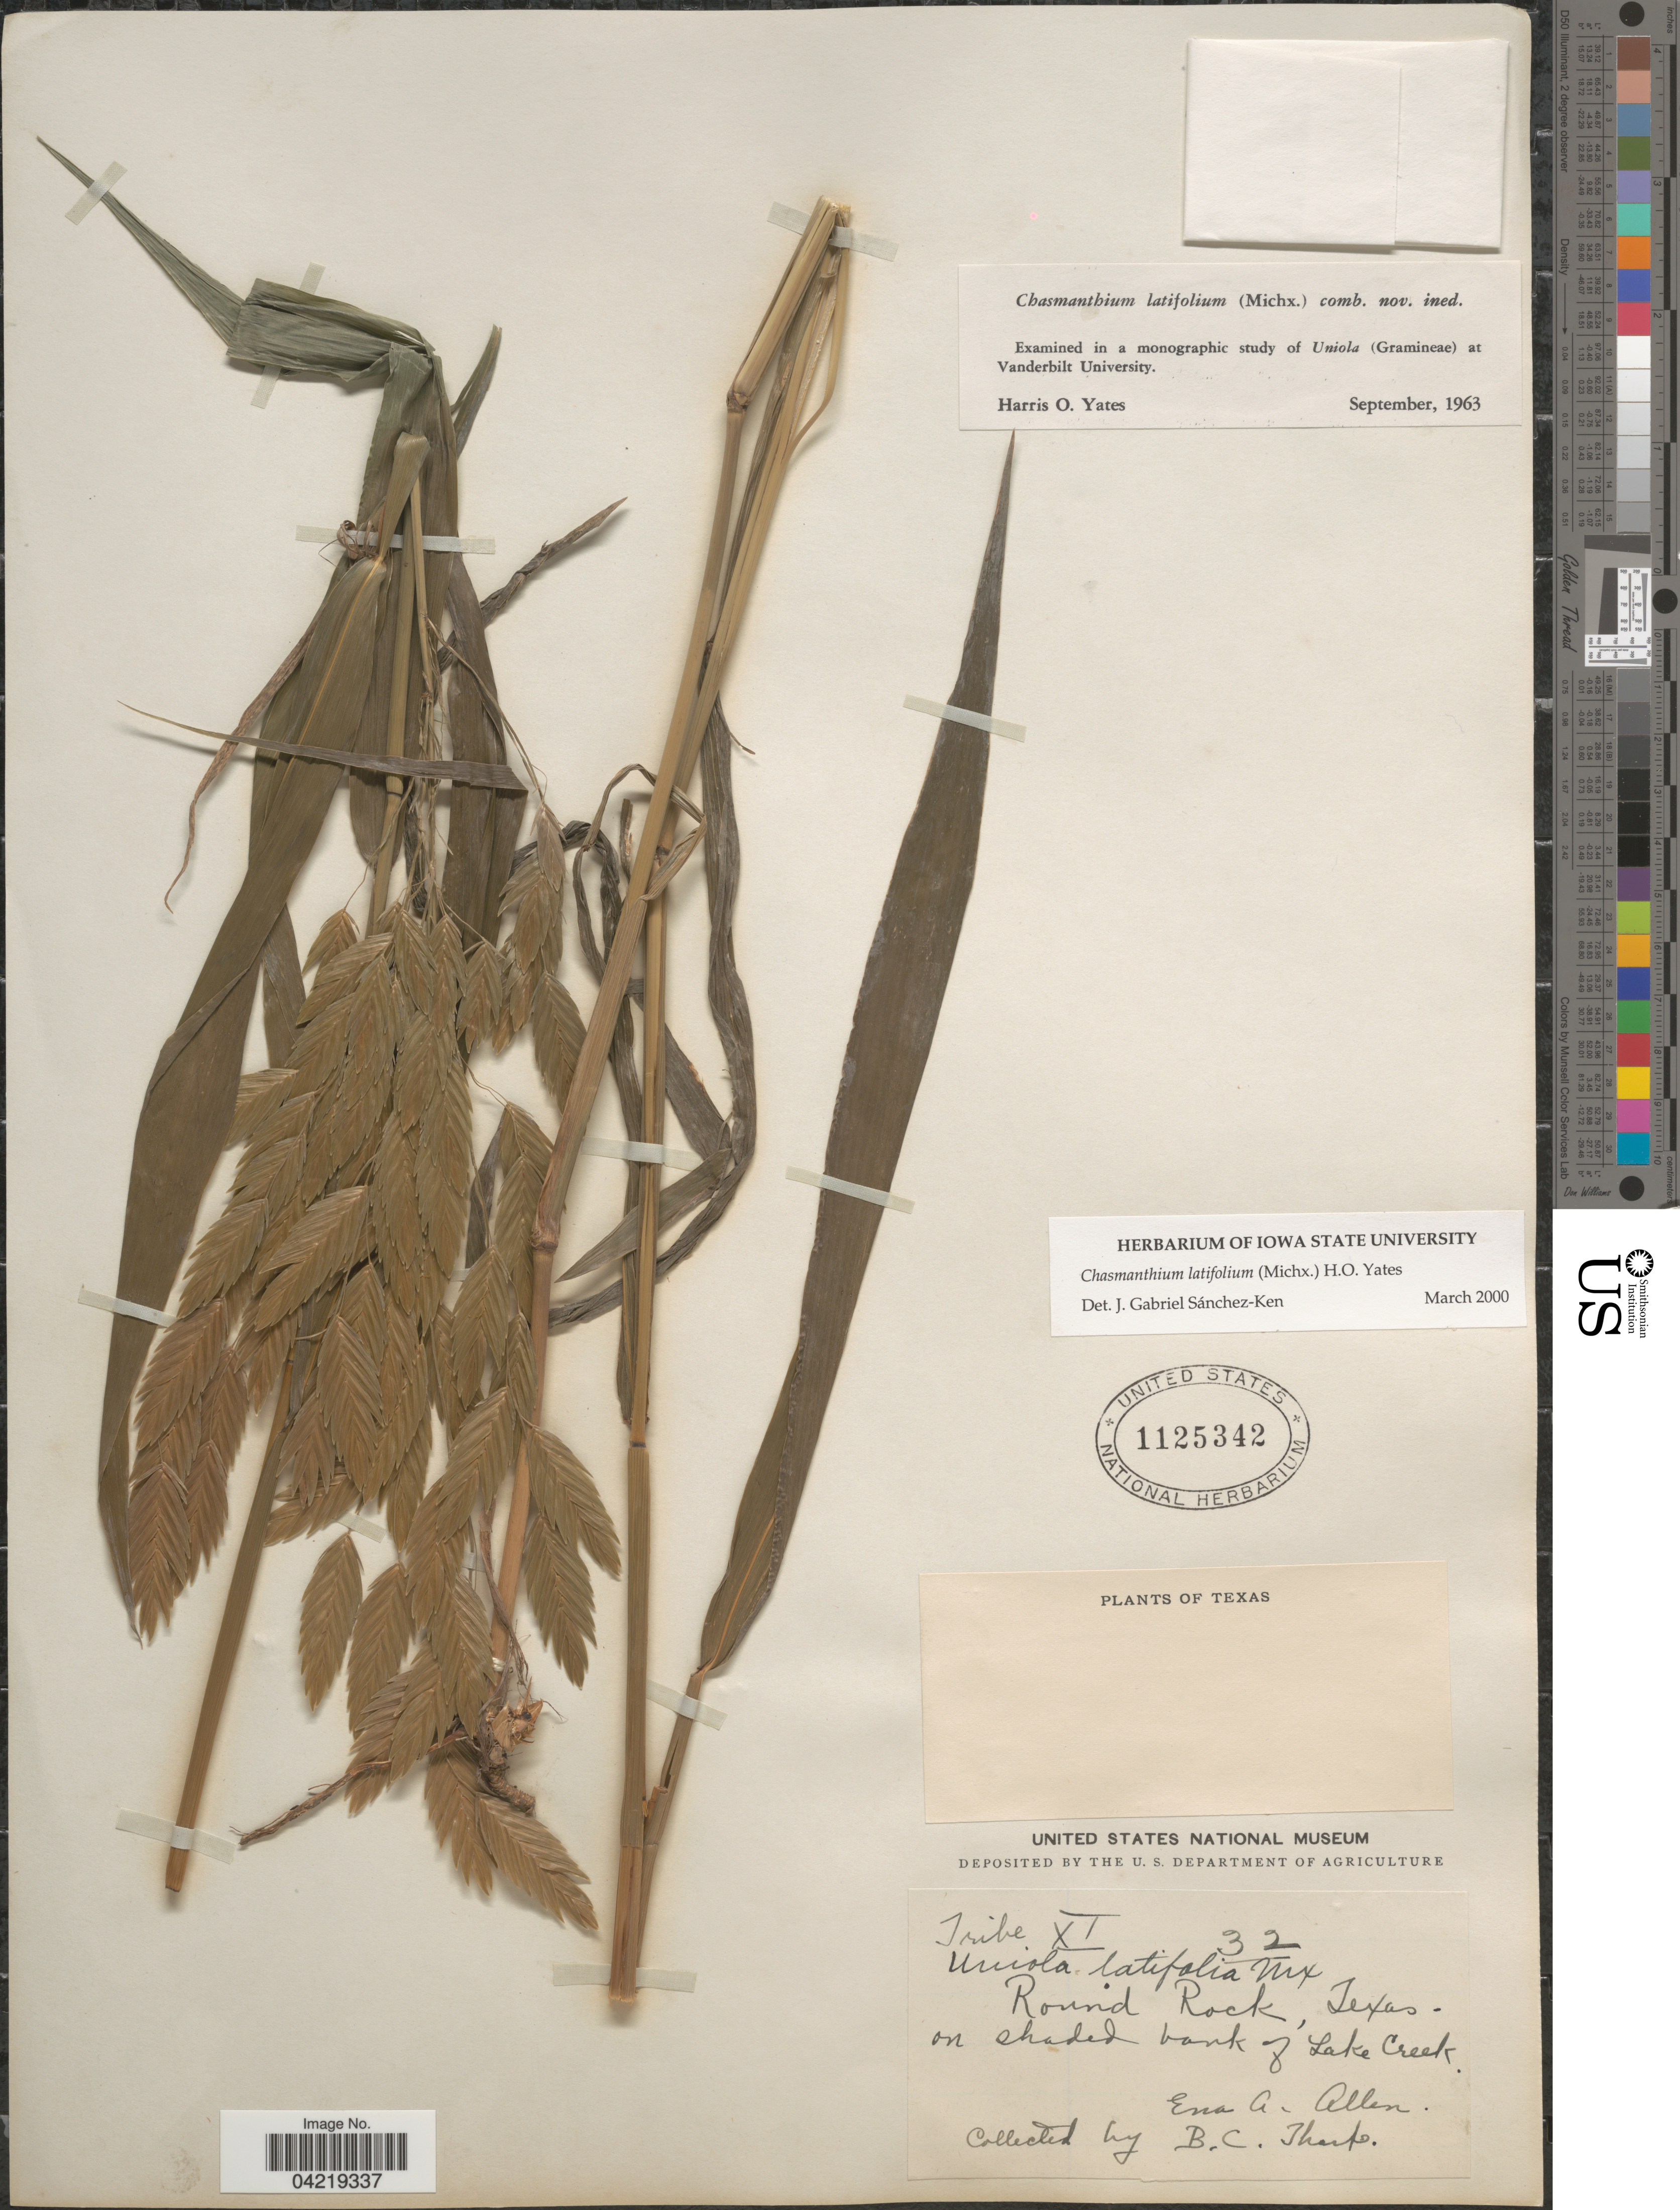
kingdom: Plantae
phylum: Tracheophyta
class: Liliopsida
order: Poales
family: Poaceae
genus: Chasmanthium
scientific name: Chasmanthium latifolium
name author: (Michx.) H.O. Yates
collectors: E. A. Allen & B. C. Tharp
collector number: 32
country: United States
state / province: Texas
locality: Round Rock, on shaded bank of Lake Creek.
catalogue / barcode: US 1125342